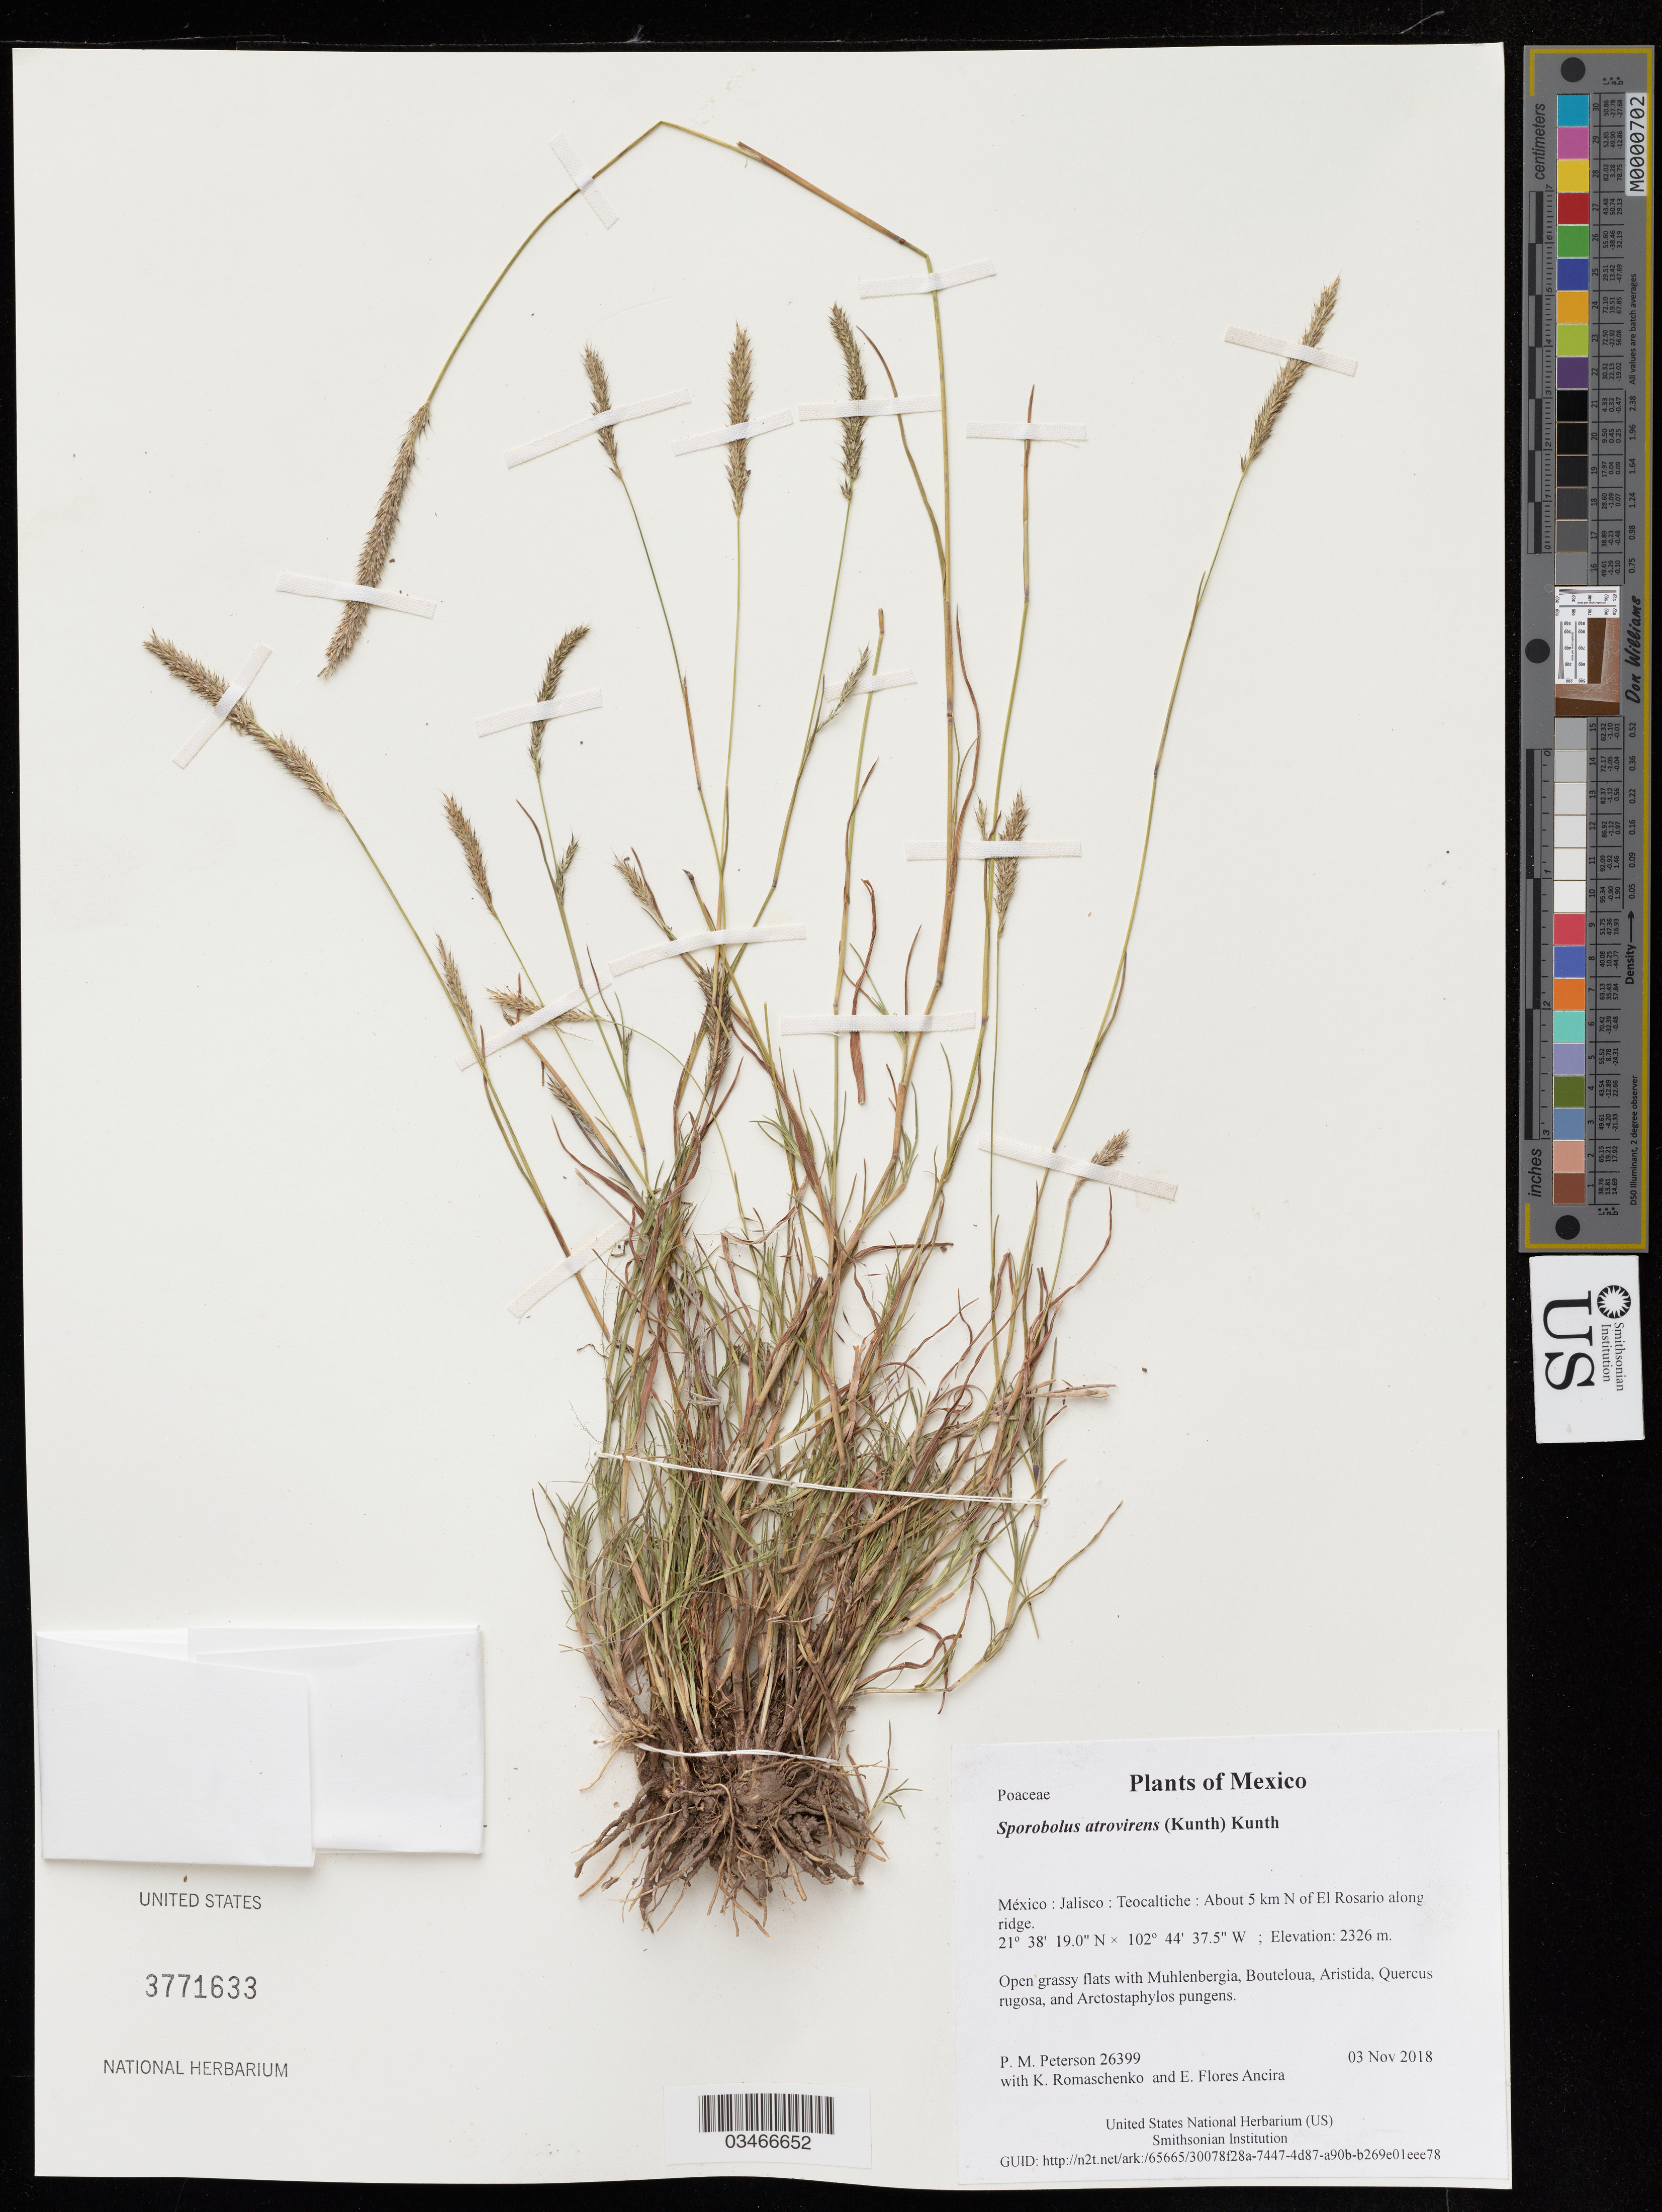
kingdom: Plantae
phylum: Tracheophyta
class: Liliopsida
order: Poales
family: Poaceae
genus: Sporobolus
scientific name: Sporobolus atrovirens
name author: (Kunth) Kunth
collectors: P. M. Peterson, K. Romaschenko & E. Flores Ancira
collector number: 26399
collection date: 2018-11-03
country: México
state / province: Jalisco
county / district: Teocaltiche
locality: About 5 km N of El Rosario along ridge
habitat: Open grassy flats with Muhlenbergia, Bouteloua, Aristida, Quercus rugosa, and Arctostaphylos pungens.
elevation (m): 2326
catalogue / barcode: US 3771633